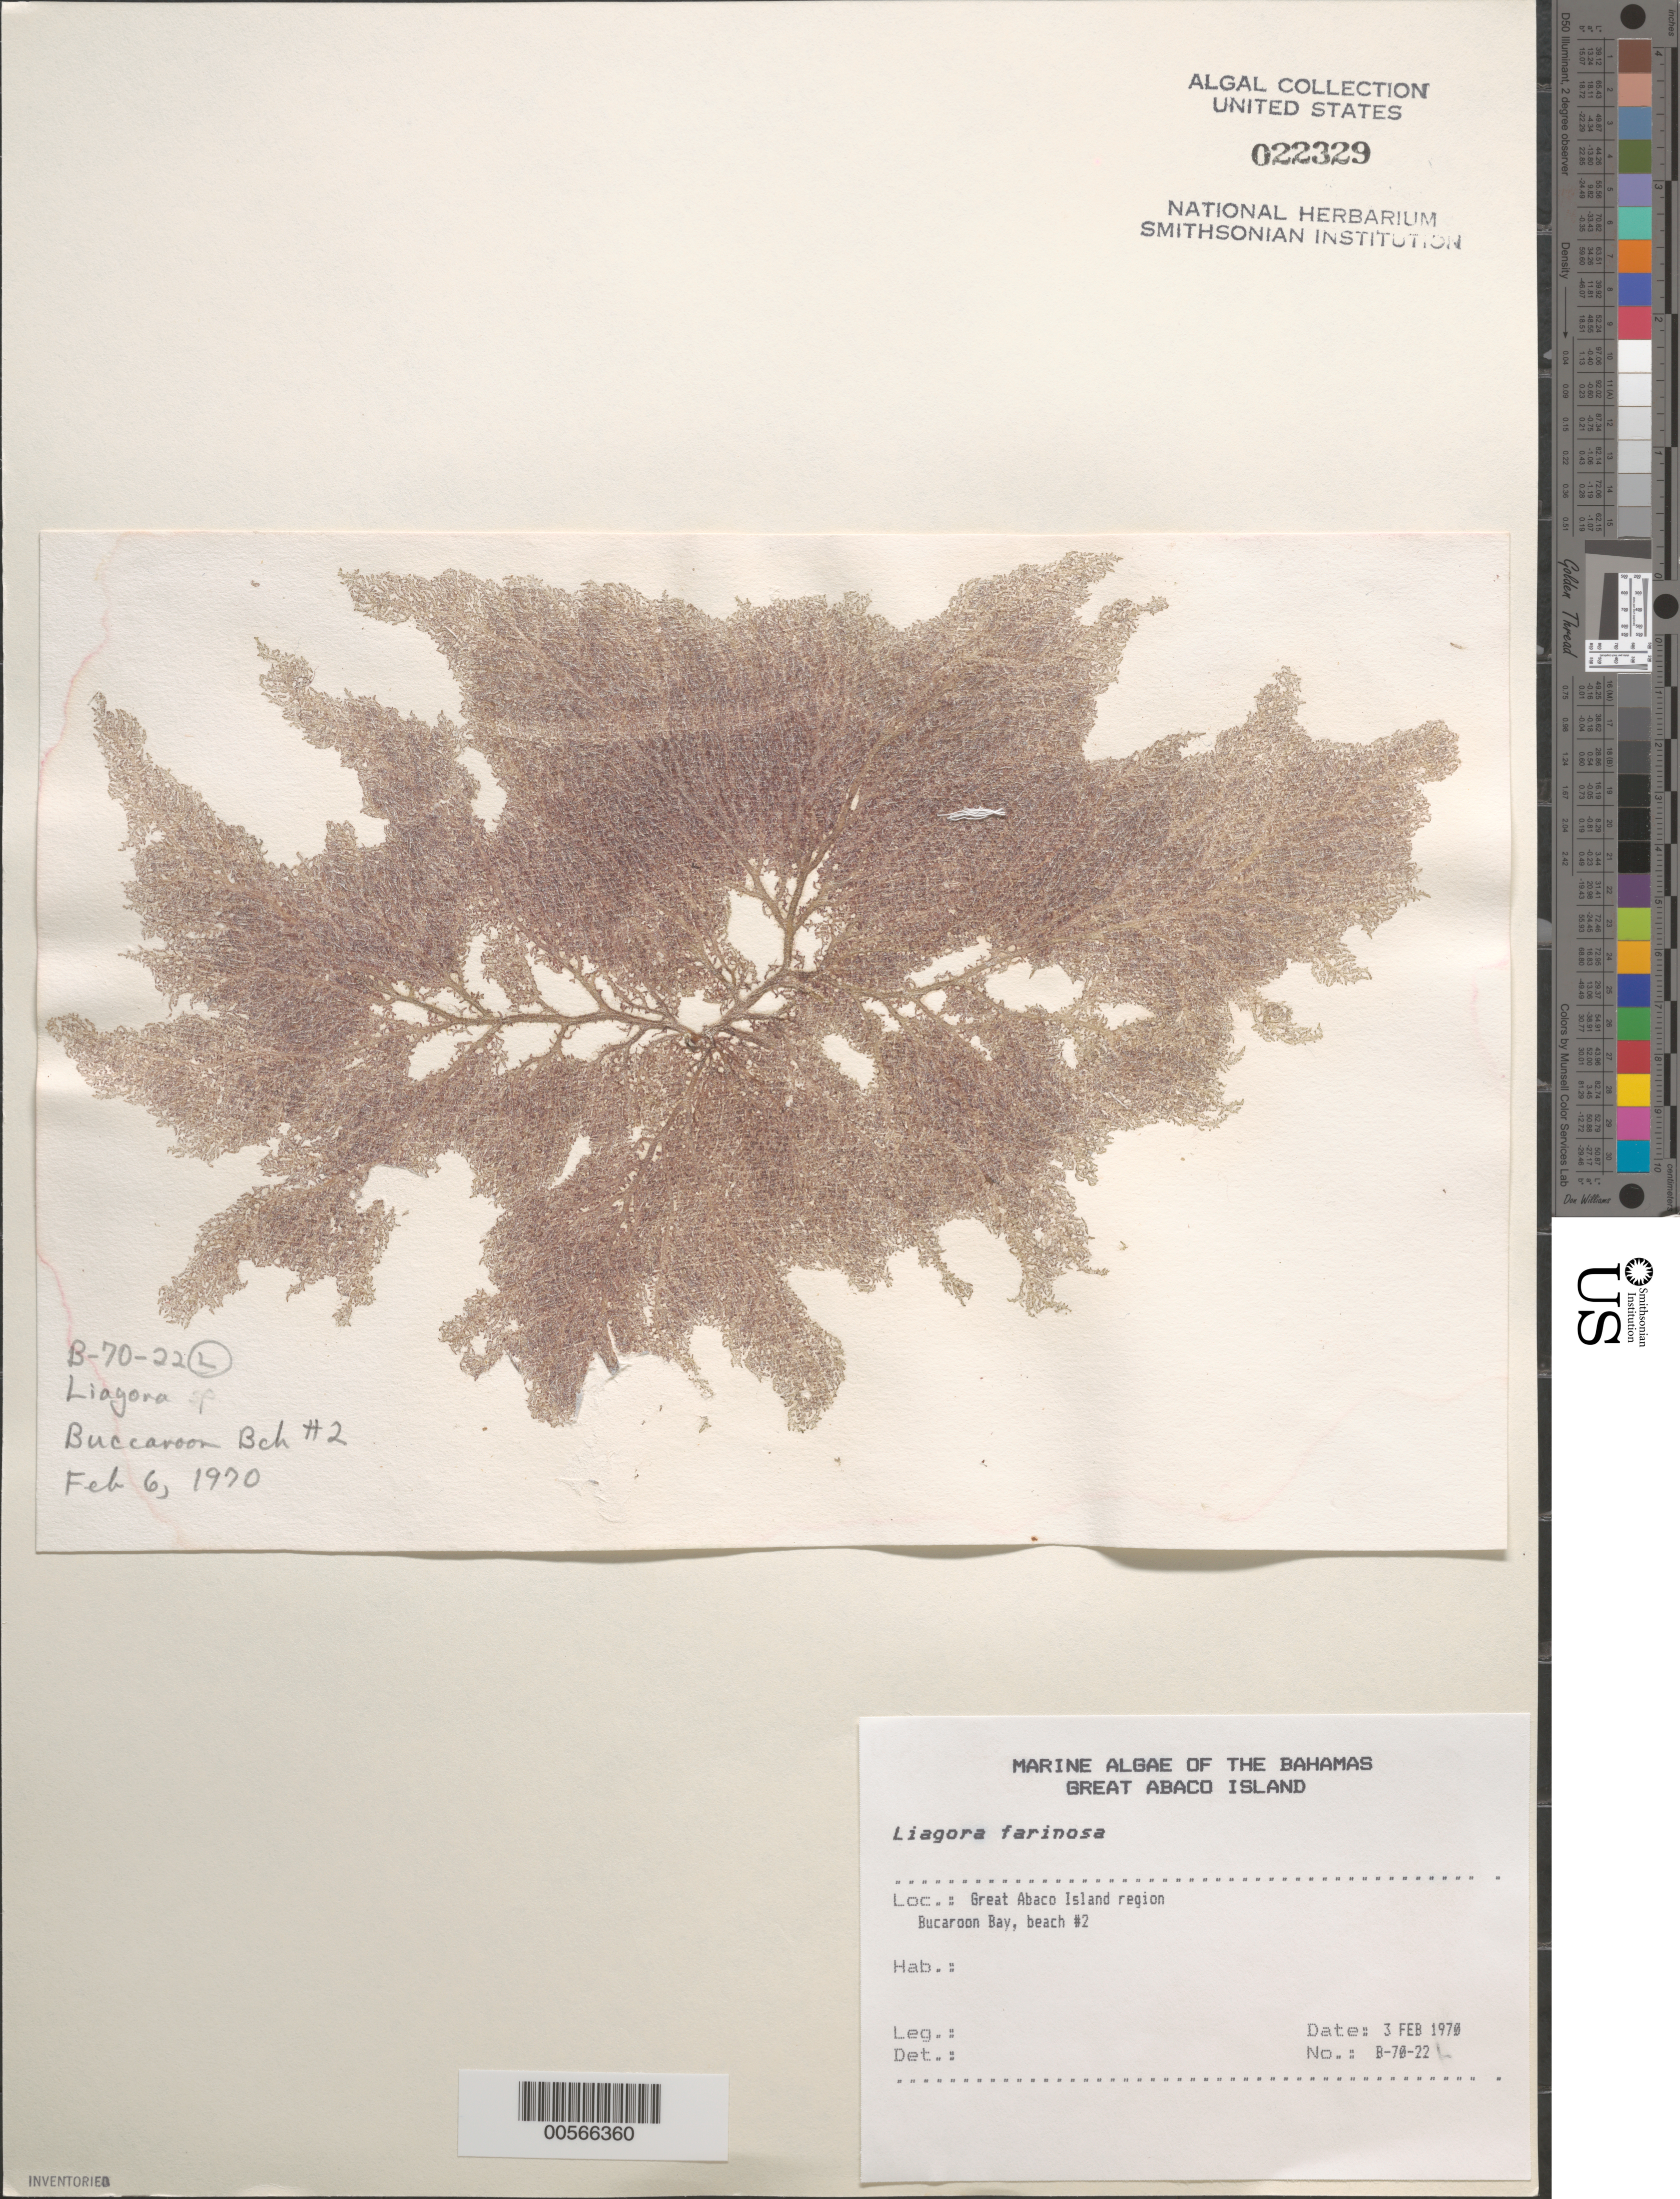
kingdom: Plantae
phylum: Rhodophyta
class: Florideophyceae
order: Nemaliales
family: Liagoraceae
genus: Liagora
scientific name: Liagora sp.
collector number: B-70-22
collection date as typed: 03 Feb 1970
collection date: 1970-02-03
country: Bahamas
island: Great Abaco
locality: Buckaroon Bay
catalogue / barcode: US 22329